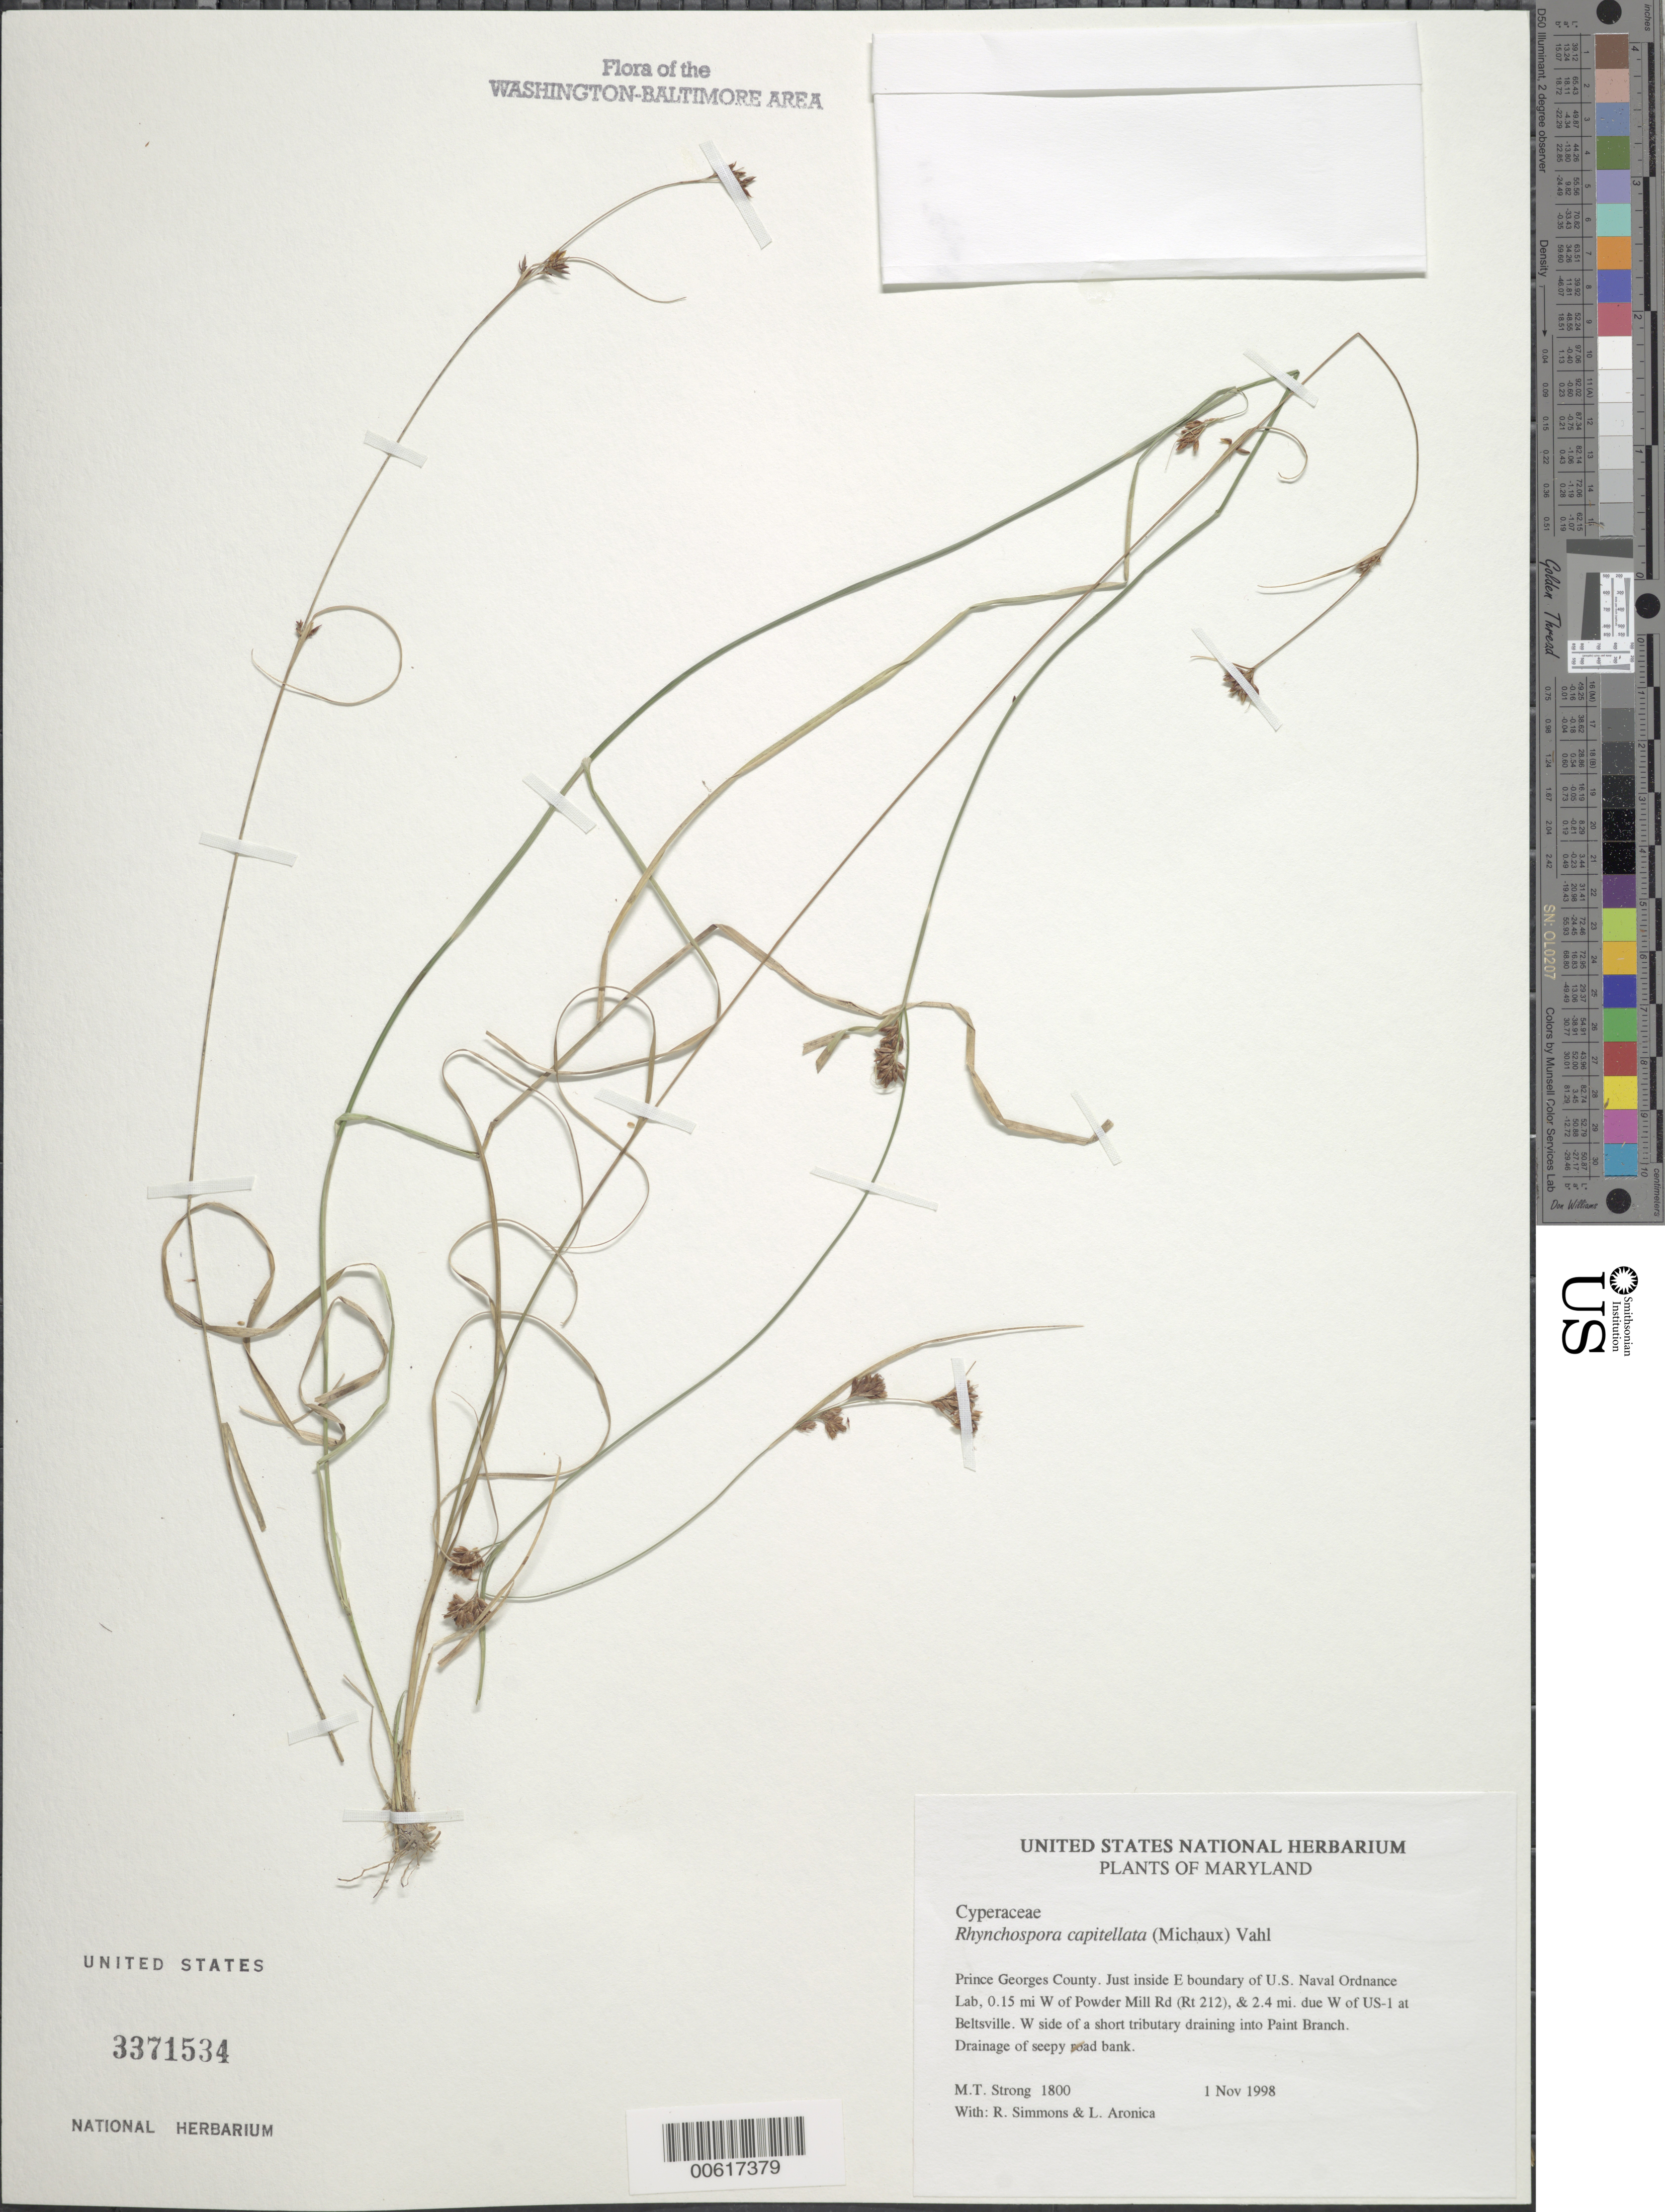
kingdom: Plantae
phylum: Tracheophyta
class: Liliopsida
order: Poales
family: Cyperaceae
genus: Rhynchospora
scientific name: Rhynchospora capitellata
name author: (Michx.) Vahl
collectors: M. T. Strong, R. Simmons & L. Aronica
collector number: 1800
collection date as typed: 01 Nov 1998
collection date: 1998-11-01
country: United States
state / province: Maryland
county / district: Prince George's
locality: Just inside E boundary of U.S. Naval Ordnance Lab, 0.15 mi W of Powder Mill Rd (Rt 212), & 2.4 mi. due W of US-1 at Beltsville.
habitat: W side of a short tributary draining into Paint Branch. Drainage of seepy road bank.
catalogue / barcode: US 3371534